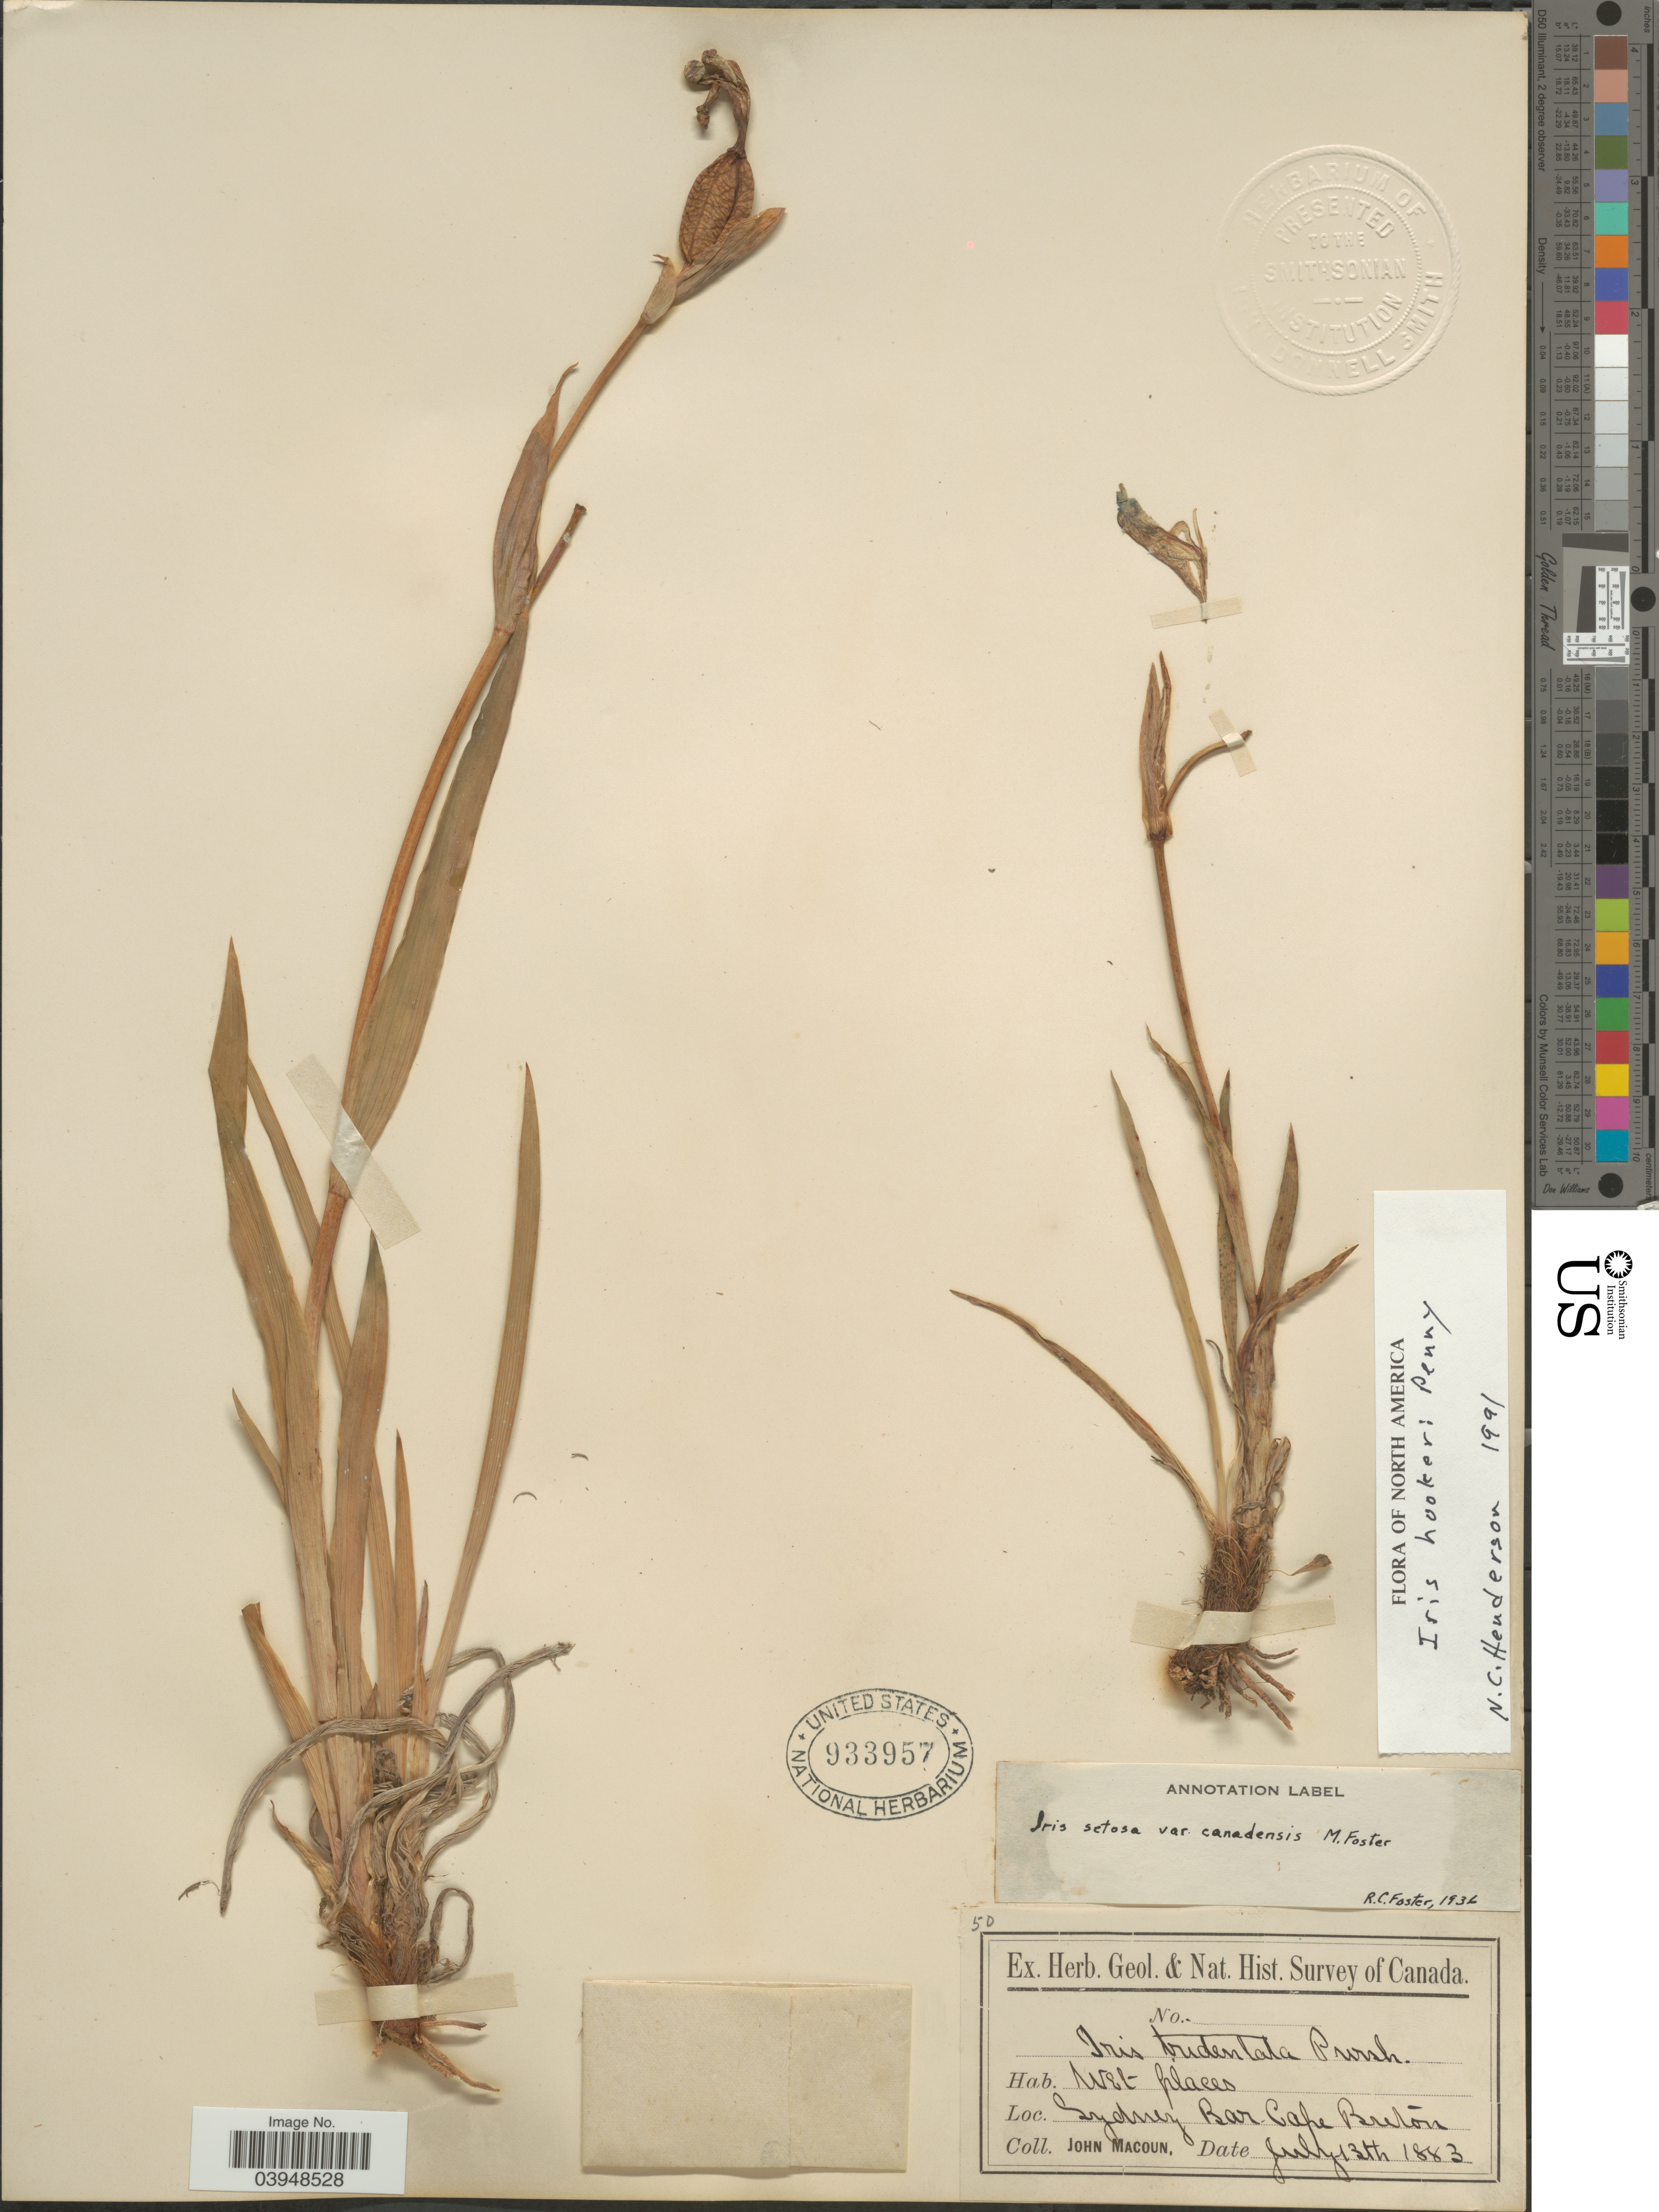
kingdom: Plantae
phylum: Tracheophyta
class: Liliopsida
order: Asparagales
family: Iridaceae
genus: Iris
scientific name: Iris hookeri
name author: Penny ex G. Don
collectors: J. Macoun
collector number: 50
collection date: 1883-07-13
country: Canada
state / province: Nova Scotia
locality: Sydney Bar.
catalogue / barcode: US 933957